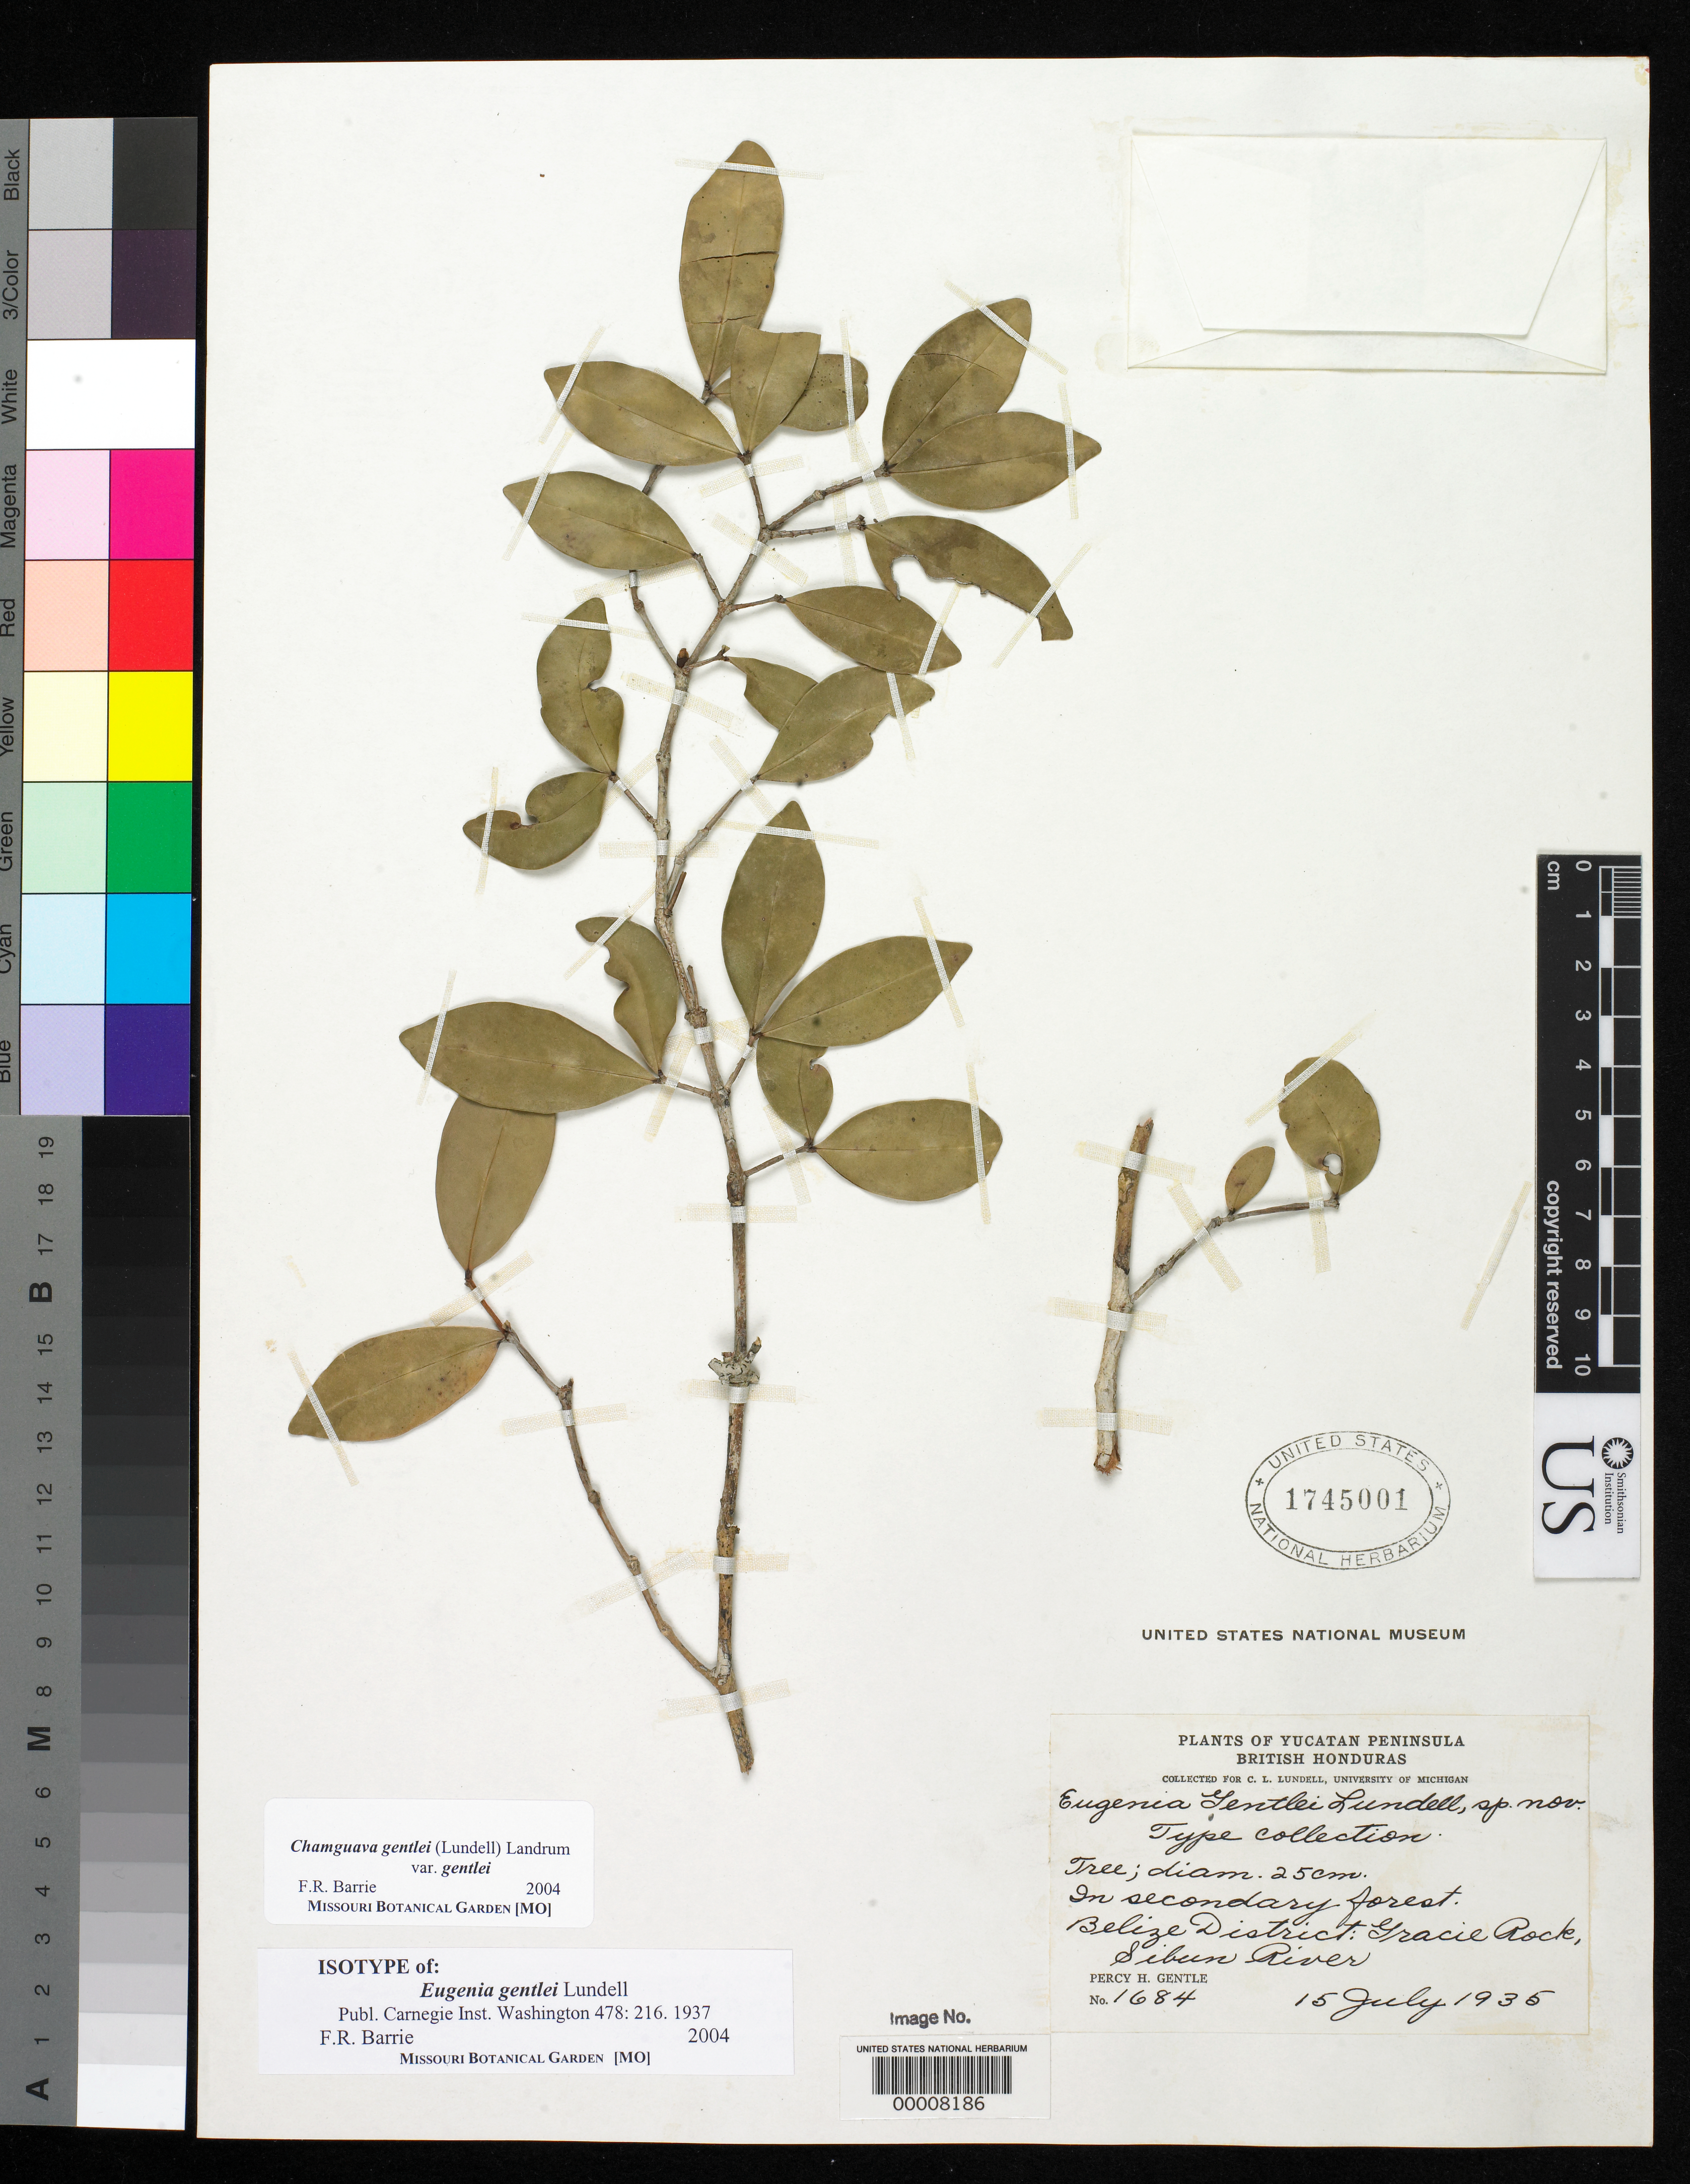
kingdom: Plantae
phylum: Tracheophyta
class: Magnoliopsida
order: Myrtales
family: Myrtaceae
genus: Eugenia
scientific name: Eugenia gentlei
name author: Lundell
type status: Isotype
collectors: P. H. Gentle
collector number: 1684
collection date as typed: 15 Jul 1935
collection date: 1935-07-15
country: Belize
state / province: Belize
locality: Gracie Rock, Sibun River.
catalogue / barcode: US 1745001